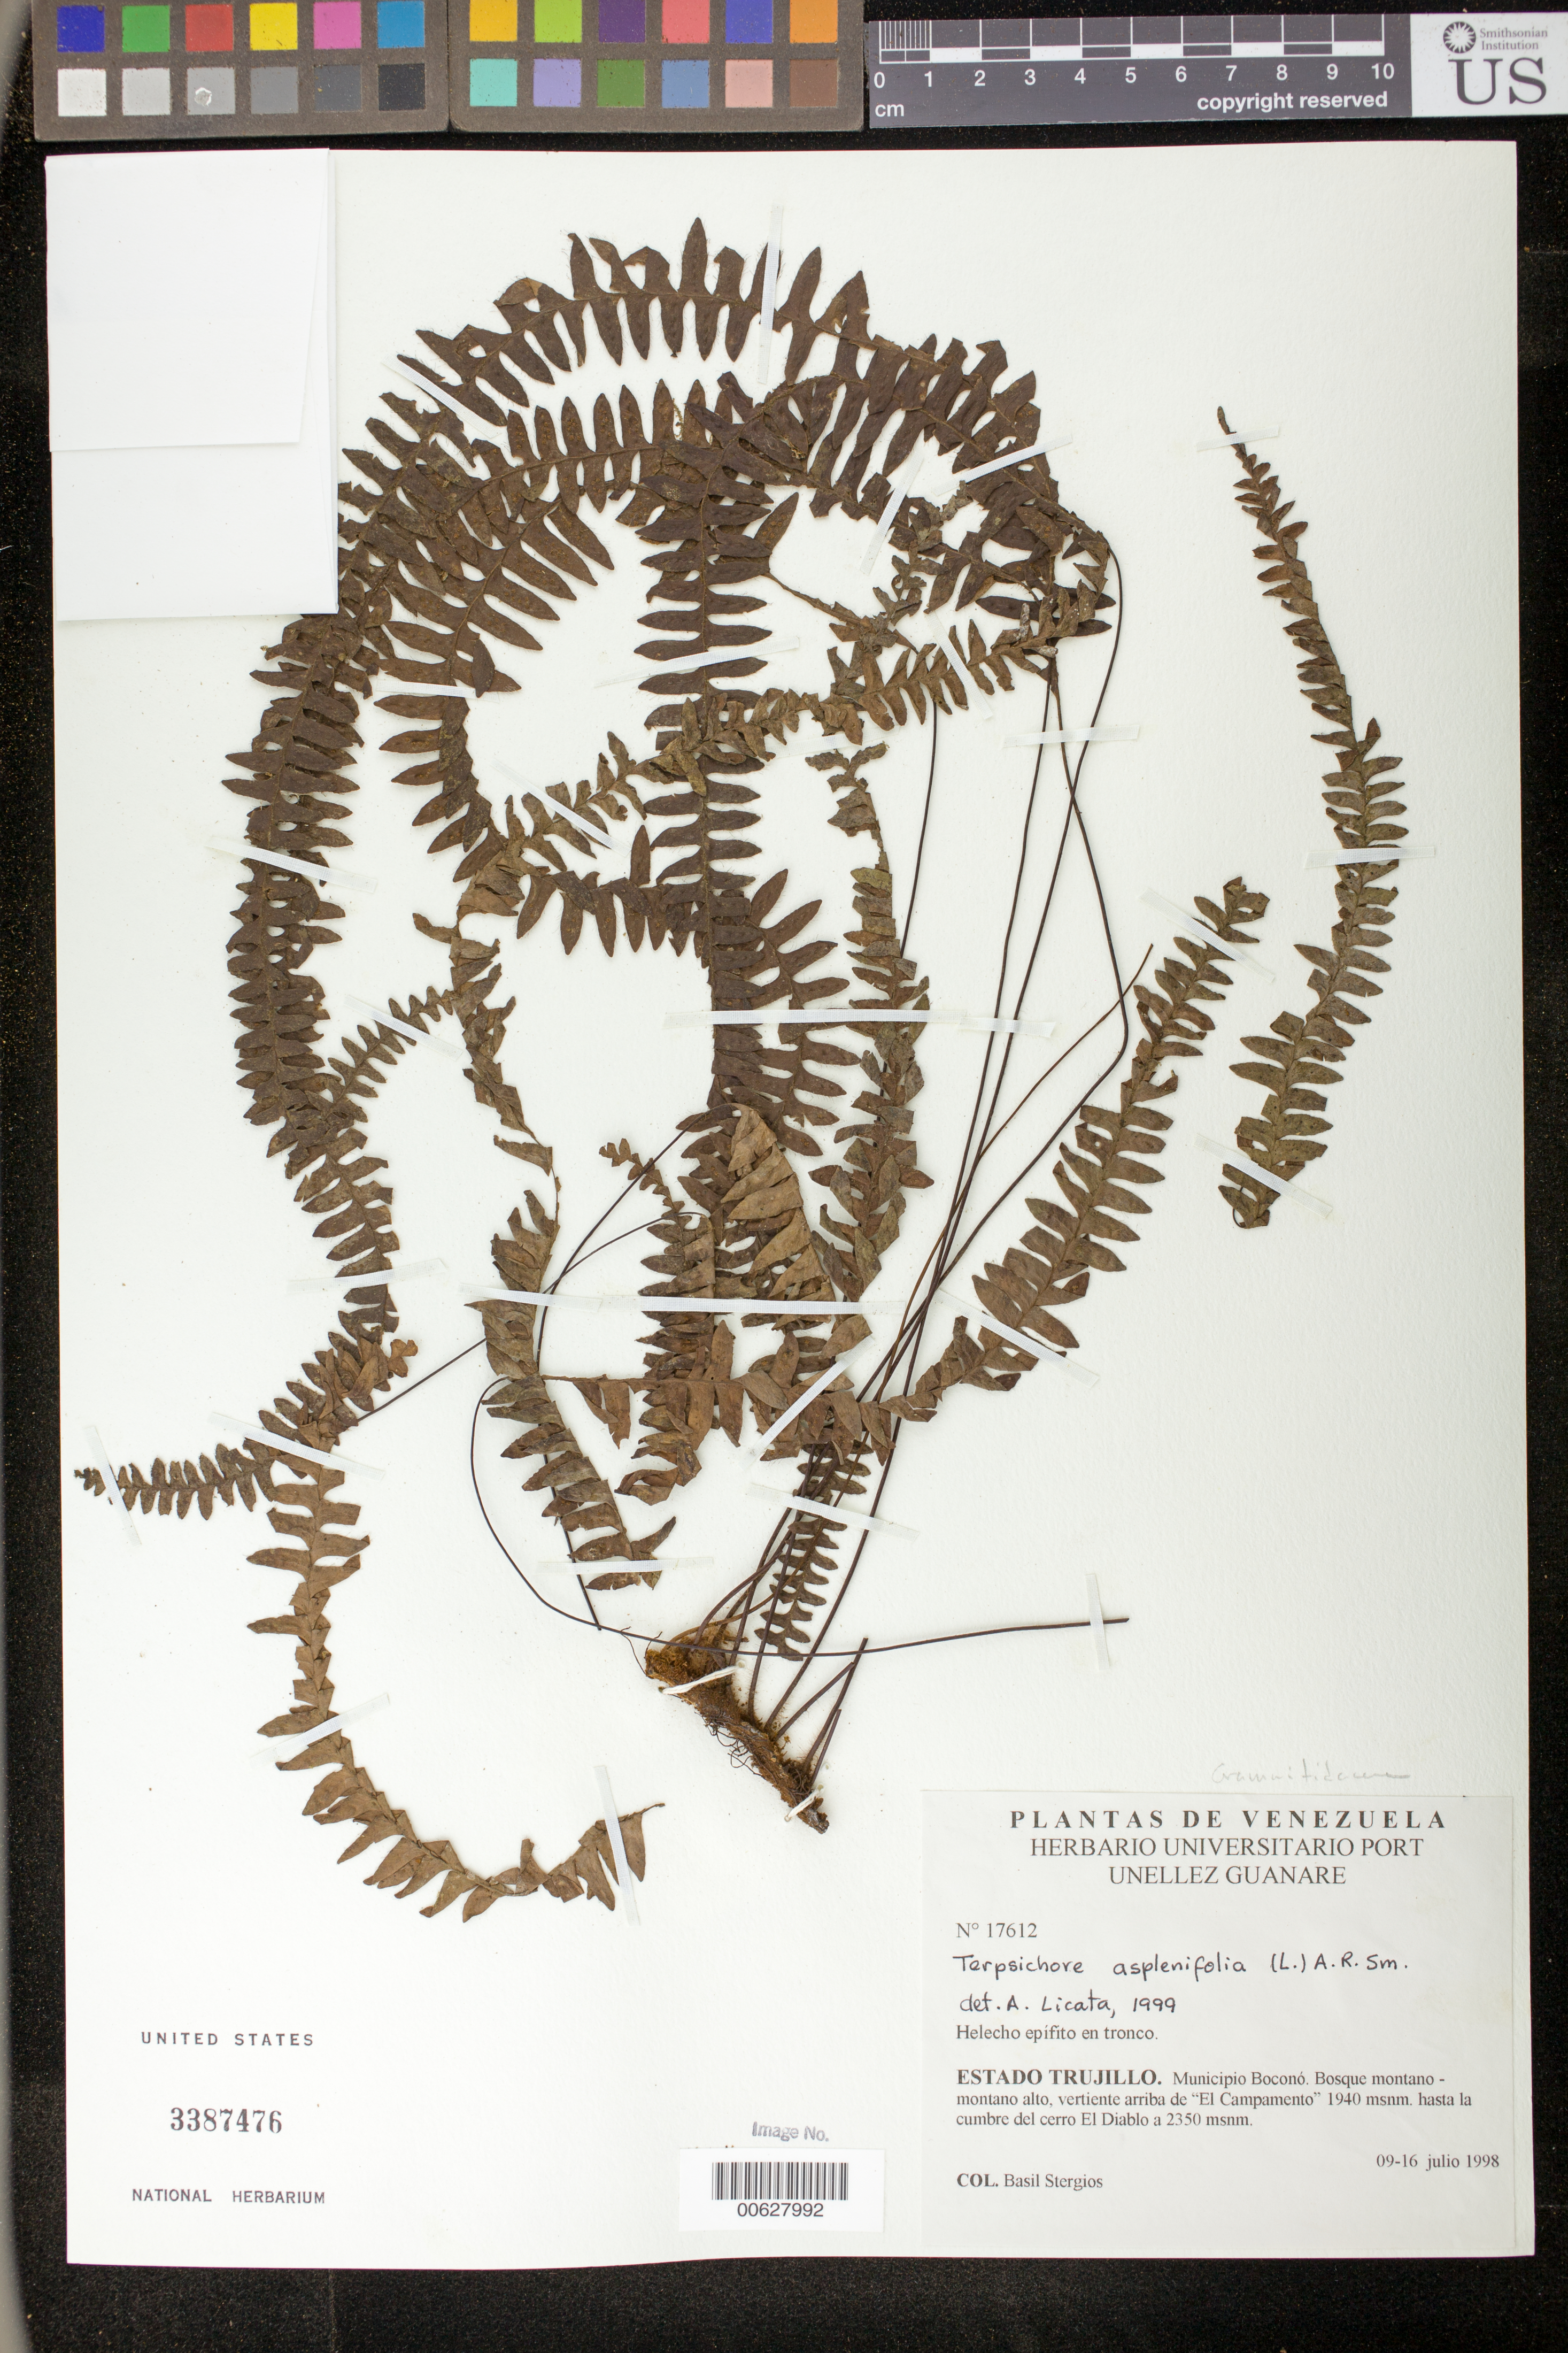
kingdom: Plantae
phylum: Tracheophyta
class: Polypodiopsida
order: Polypodiales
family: Polypodiaceae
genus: Terpsichore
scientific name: Terpsichore asplenifolia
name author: (L.) A.R. Sm.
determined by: Licata, A., (PORT), Univ. Nac. Exp. de los Llanos Ezequiel Zamora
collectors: B. G. Stergios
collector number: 17612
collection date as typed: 09 Jul 1998 to 16 Jul 1998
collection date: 1998-07-09/1998-07-16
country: Venezuela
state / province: Trujillo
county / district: Boconó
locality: Vertiente arriba de El Campamento 1940 m hasta la cumbre del cerro El Diablo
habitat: Bosque mantano - montano alto.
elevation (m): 1940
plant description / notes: PORT, UC, US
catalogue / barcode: US 3387476